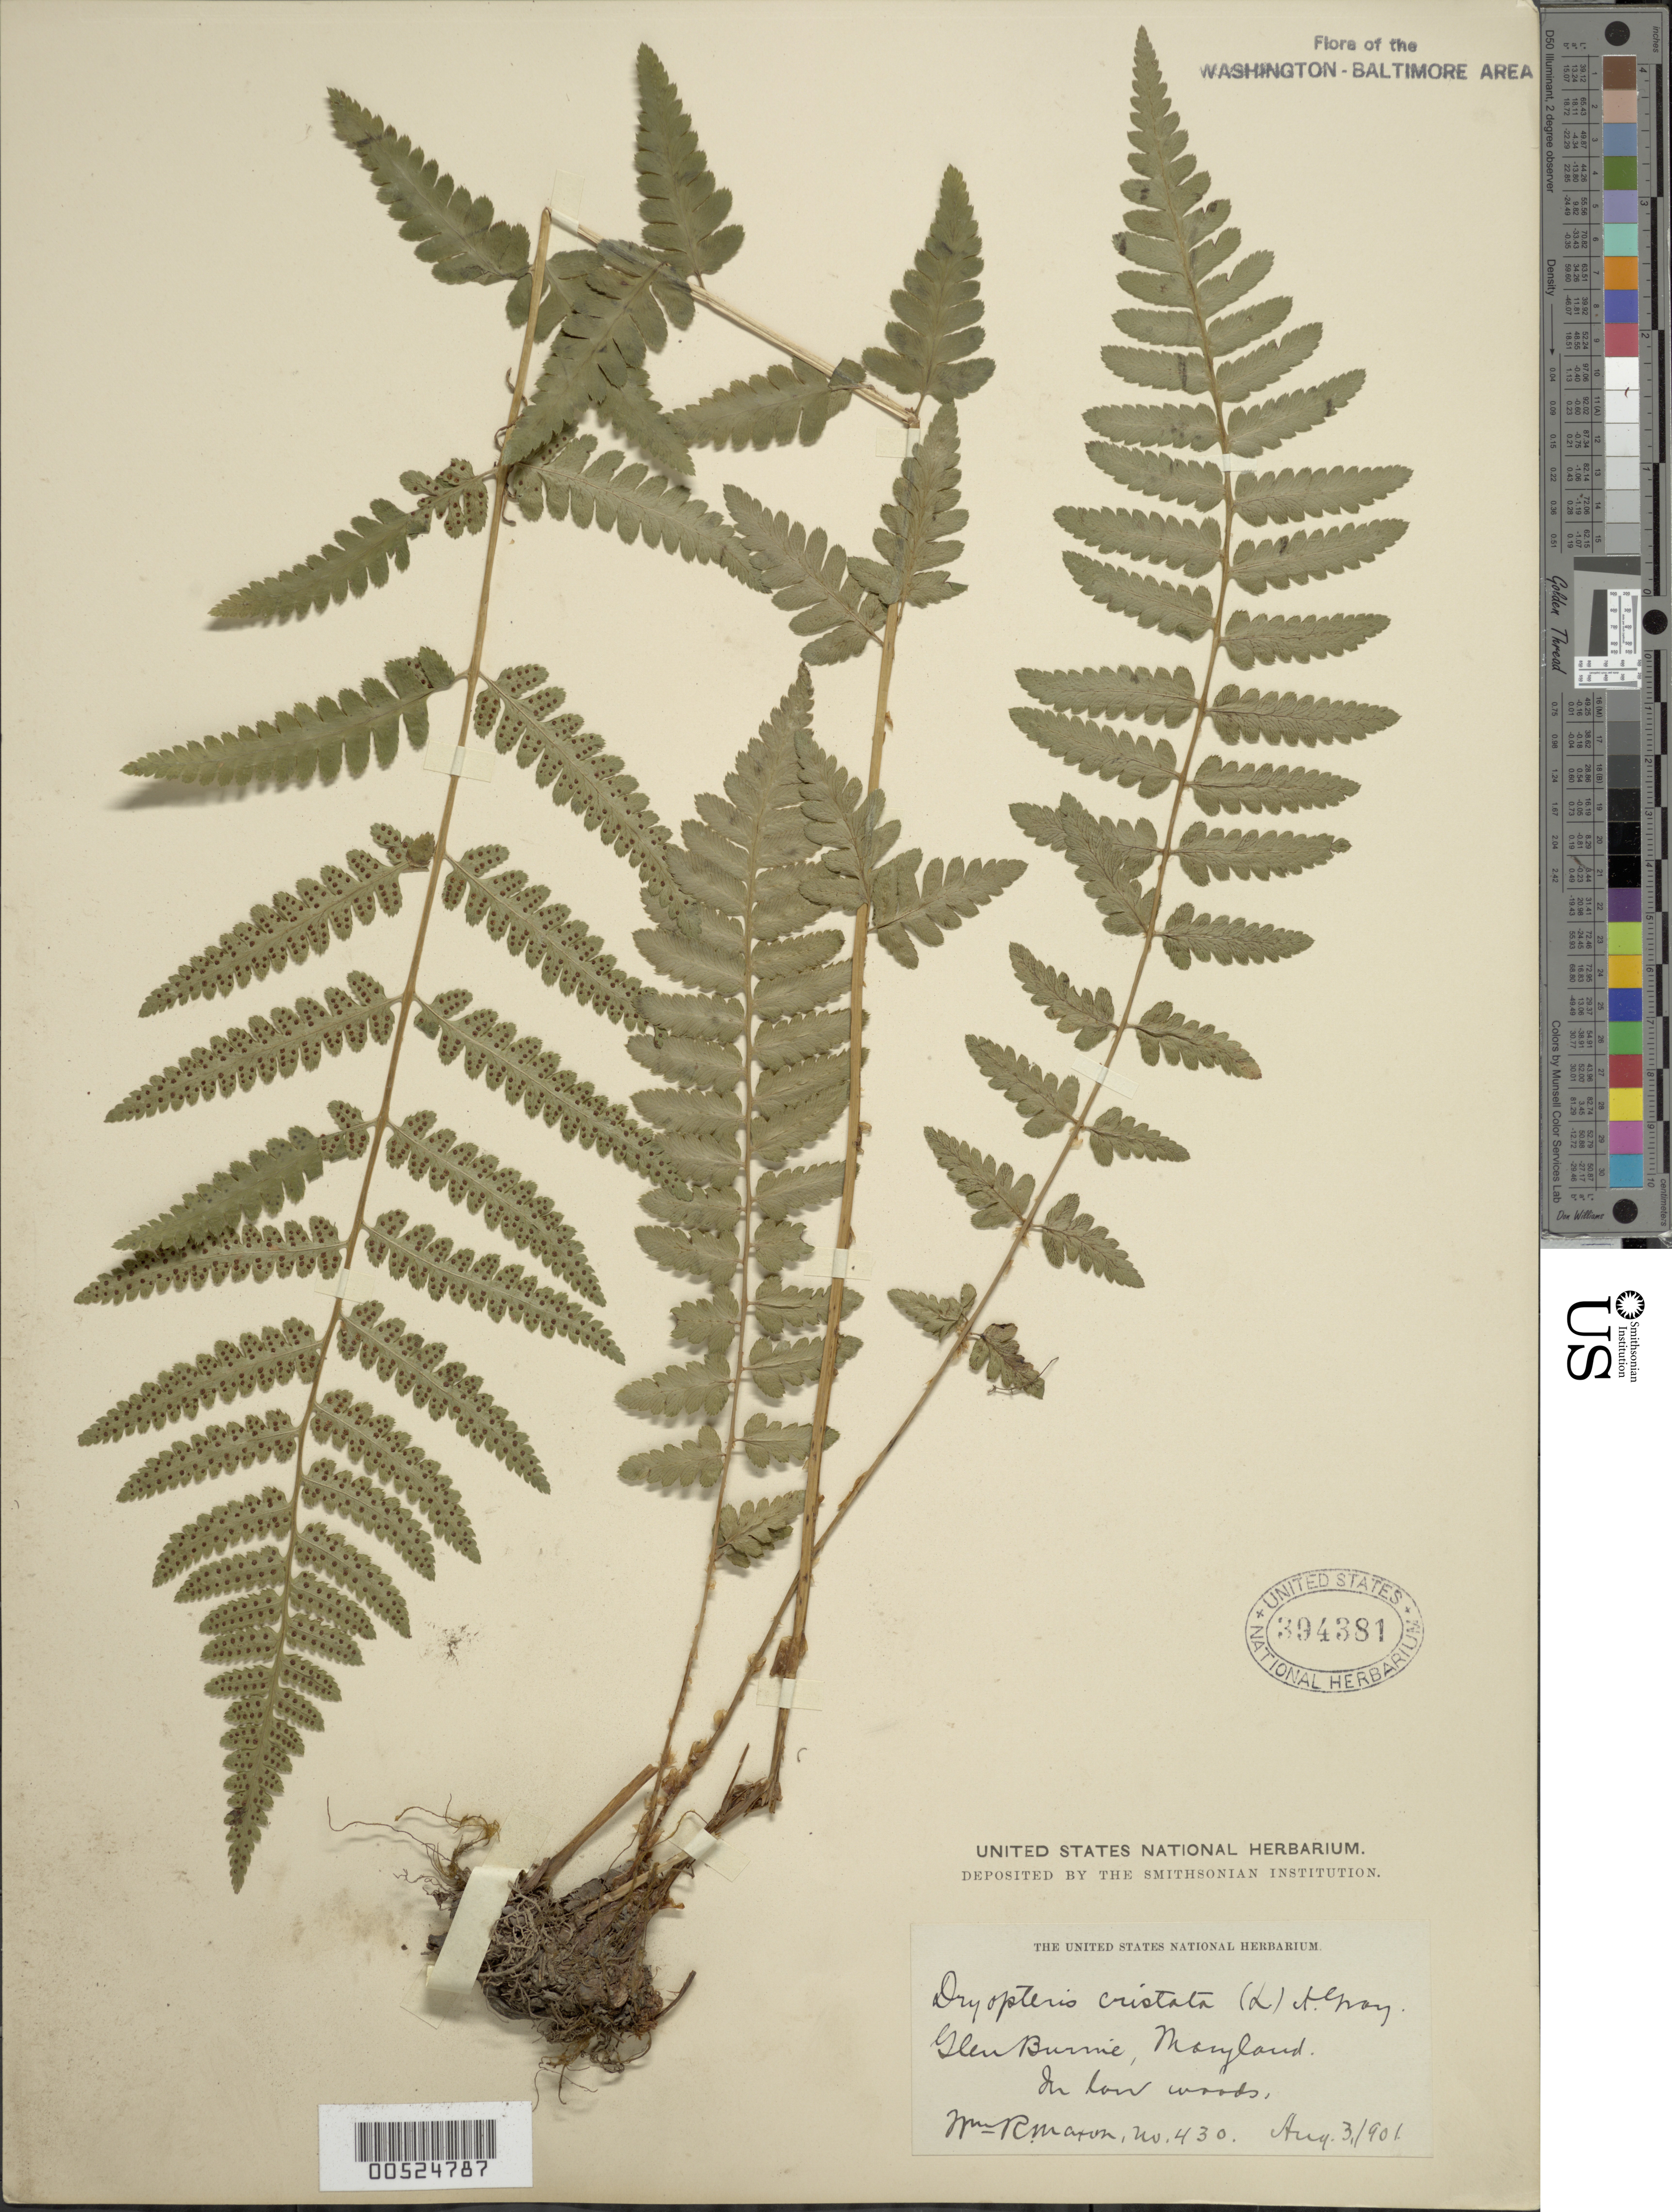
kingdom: Plantae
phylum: Tracheophyta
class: Polypodiopsida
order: Polypodiales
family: Dryopteridaceae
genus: Dryopteris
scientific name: Dryopteris cristata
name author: (L.) A. Gray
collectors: W. R. Maxon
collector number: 430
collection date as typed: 03 Aug 1901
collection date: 1901-08-03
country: United States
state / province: Maryland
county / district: Anne Arundel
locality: Glen Burnie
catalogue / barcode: US 394381